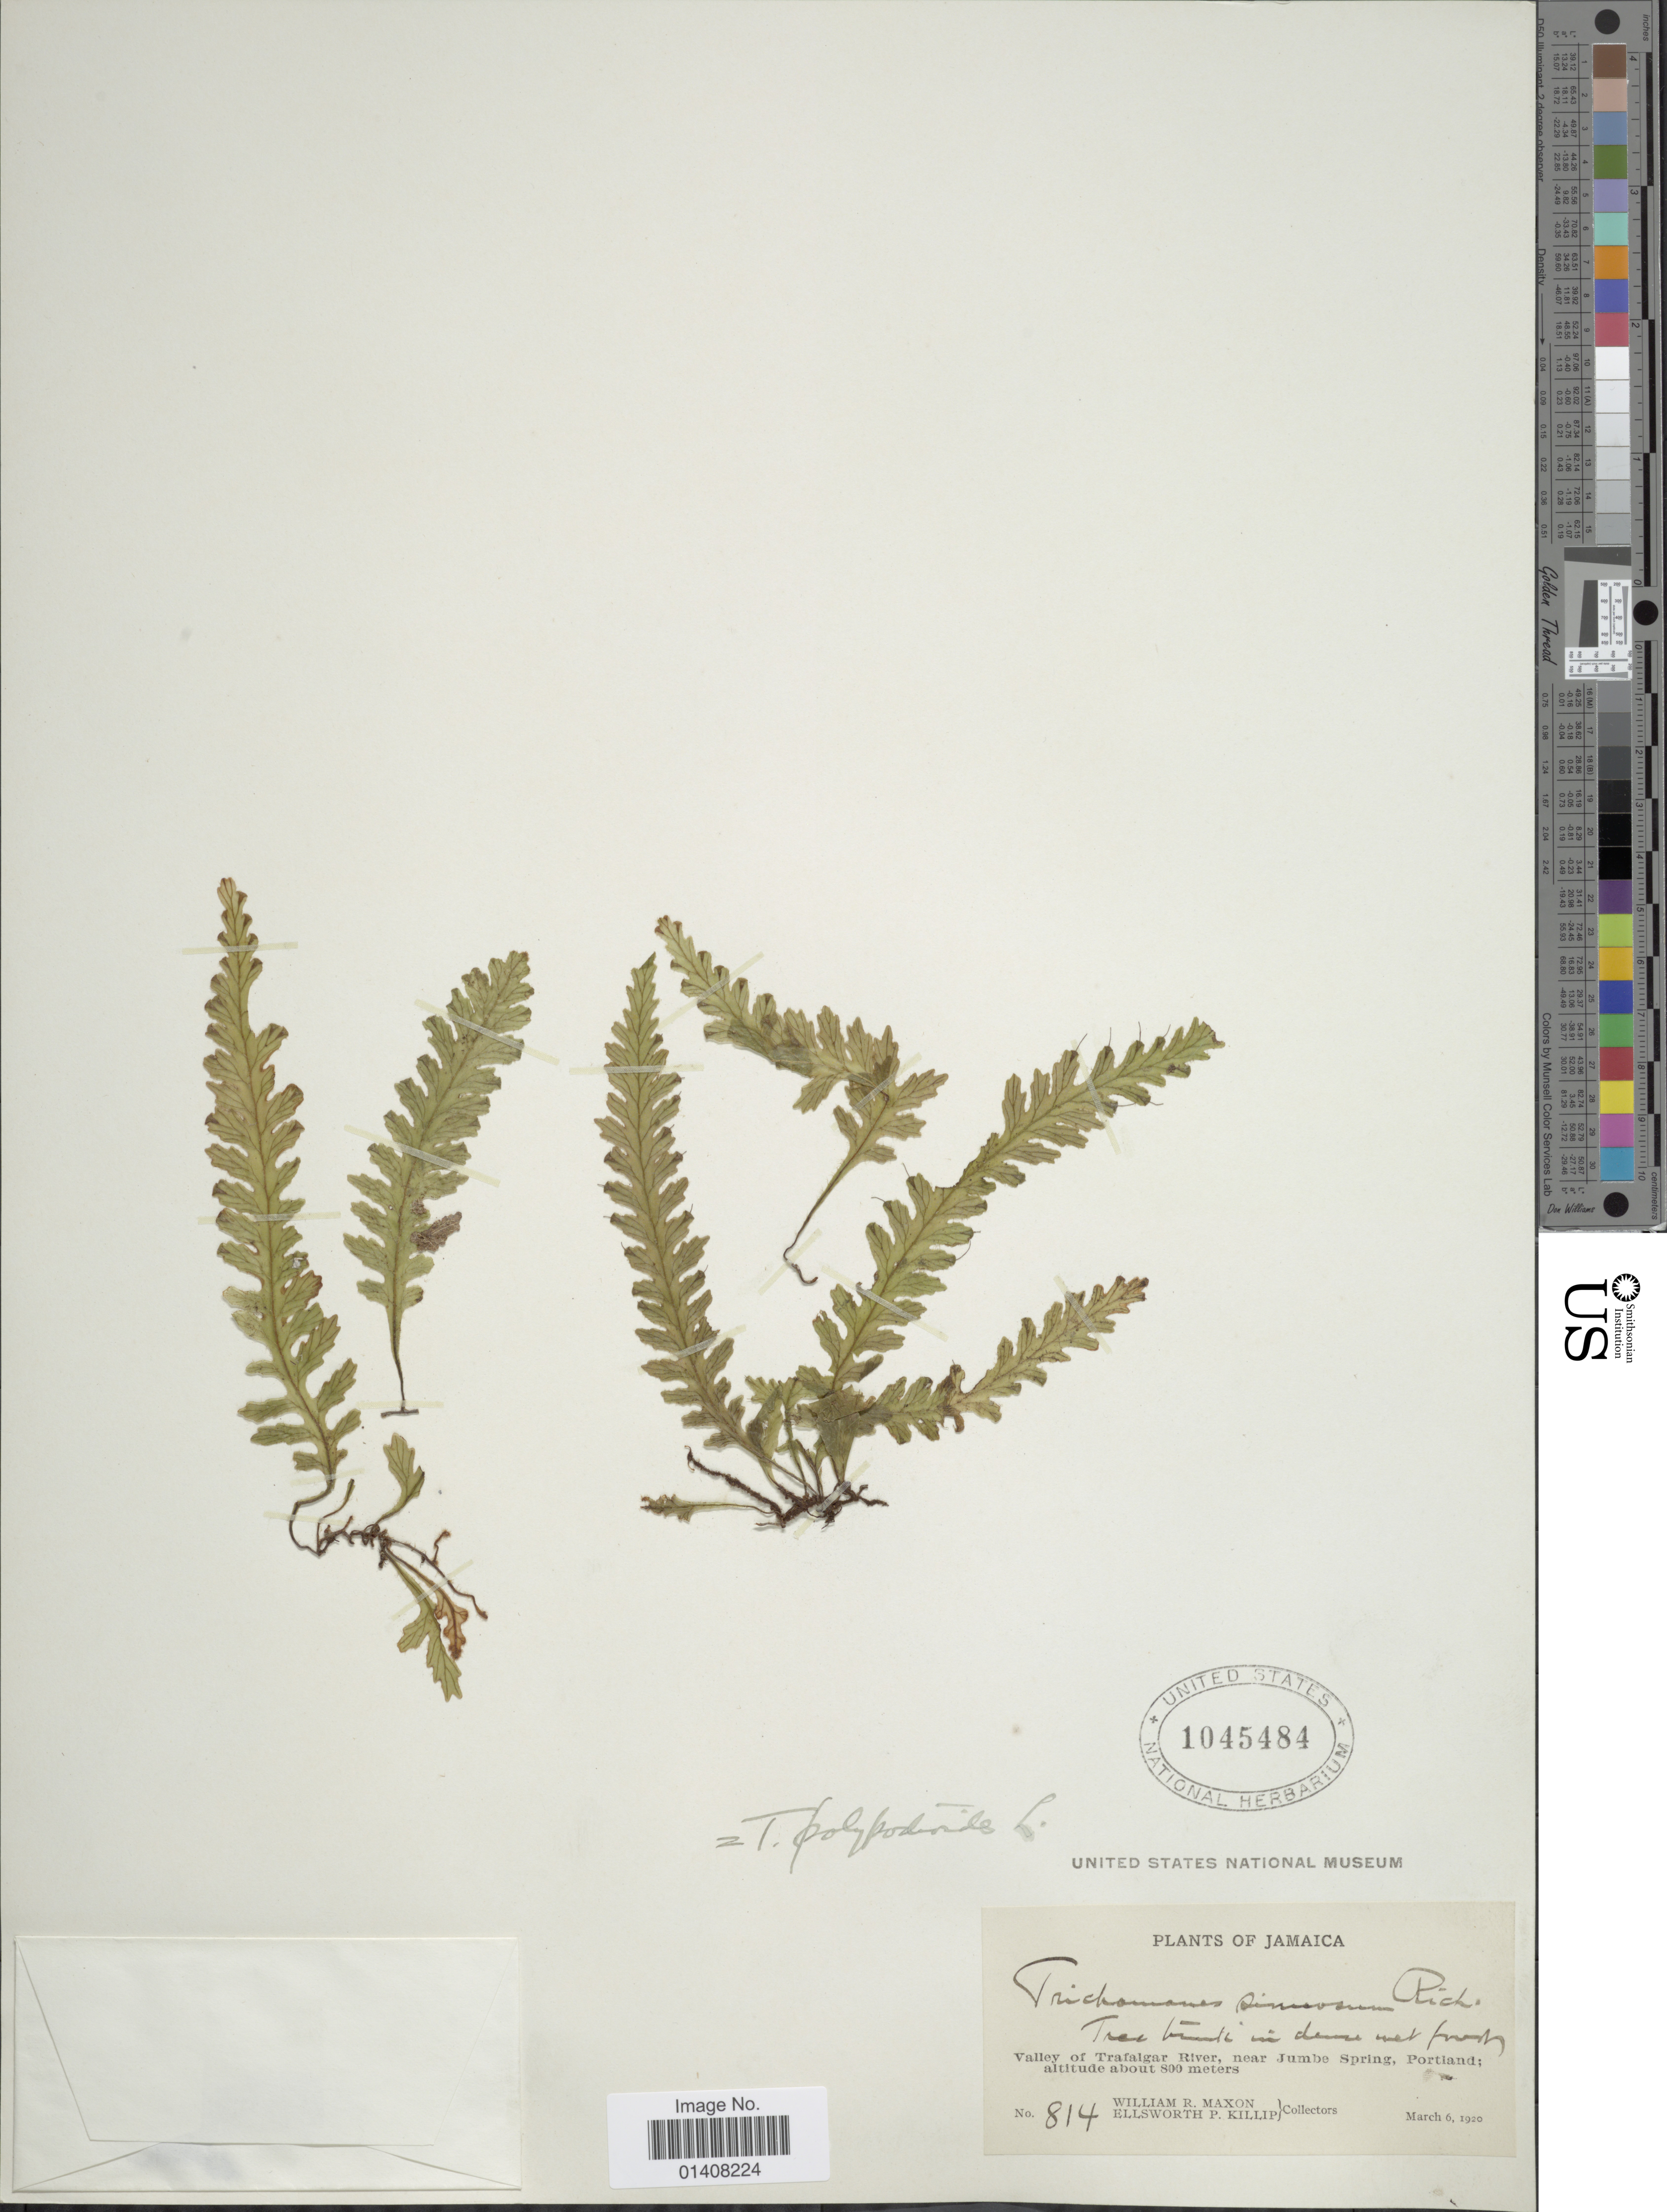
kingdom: Plantae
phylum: Tracheophyta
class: Polypodiopsida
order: Hymenophyllales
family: Hymenophyllaceae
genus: Trichomanes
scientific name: Trichomanes polypodioides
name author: L.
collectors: W. R. Maxon & E. P. Killip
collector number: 814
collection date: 1920-03-06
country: Jamaica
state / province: Portland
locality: Valley of Trafaigar River near Jumbe Spring, Portland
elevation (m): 800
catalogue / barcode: US 1045484